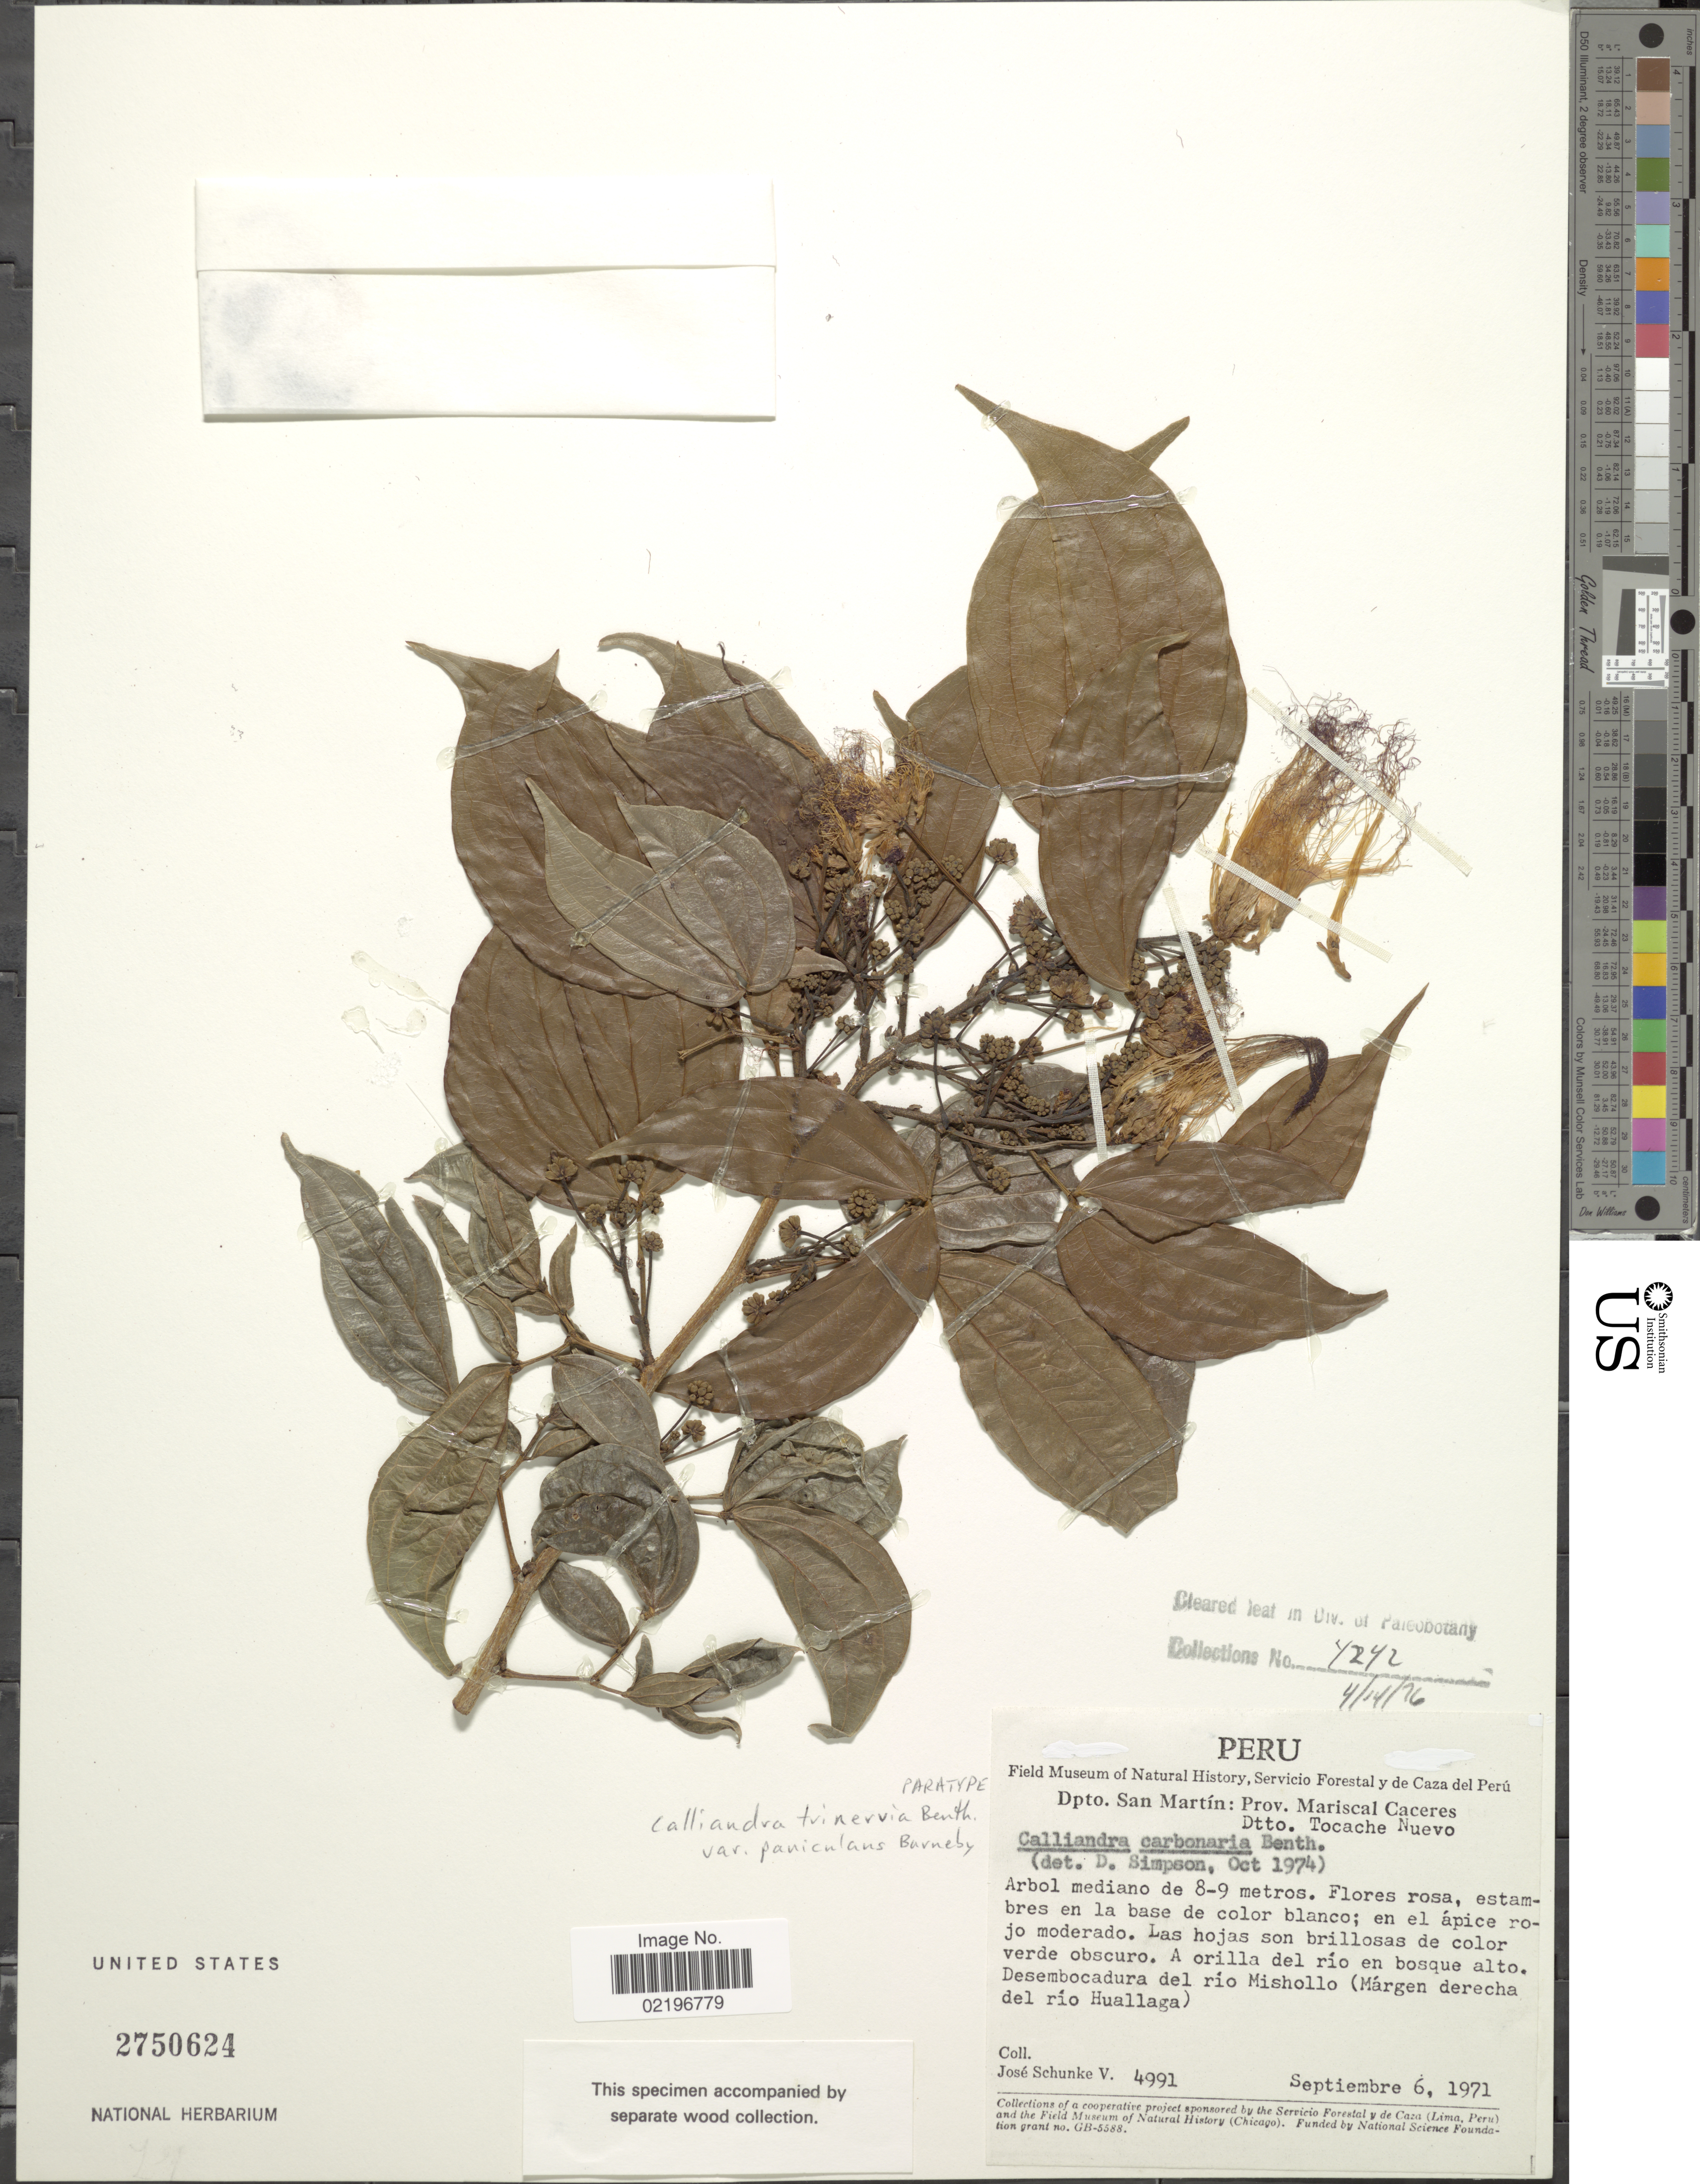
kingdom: Plantae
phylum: Tracheophyta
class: Magnoliopsida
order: Fabales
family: Fabaceae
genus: Calliandra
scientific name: Calliandra trinervia var. paniculans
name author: Barneby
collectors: J. Schunke Vigo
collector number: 4991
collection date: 1971-09-06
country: Peru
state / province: San Martín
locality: Prov. Mariscal Caceres. Dtto. Tocache Nuevo. A orrila del rio en bosque alto. Desembocadura del rio Mishollo ( Margen derecha del rio Huallaga)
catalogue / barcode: US 2750624